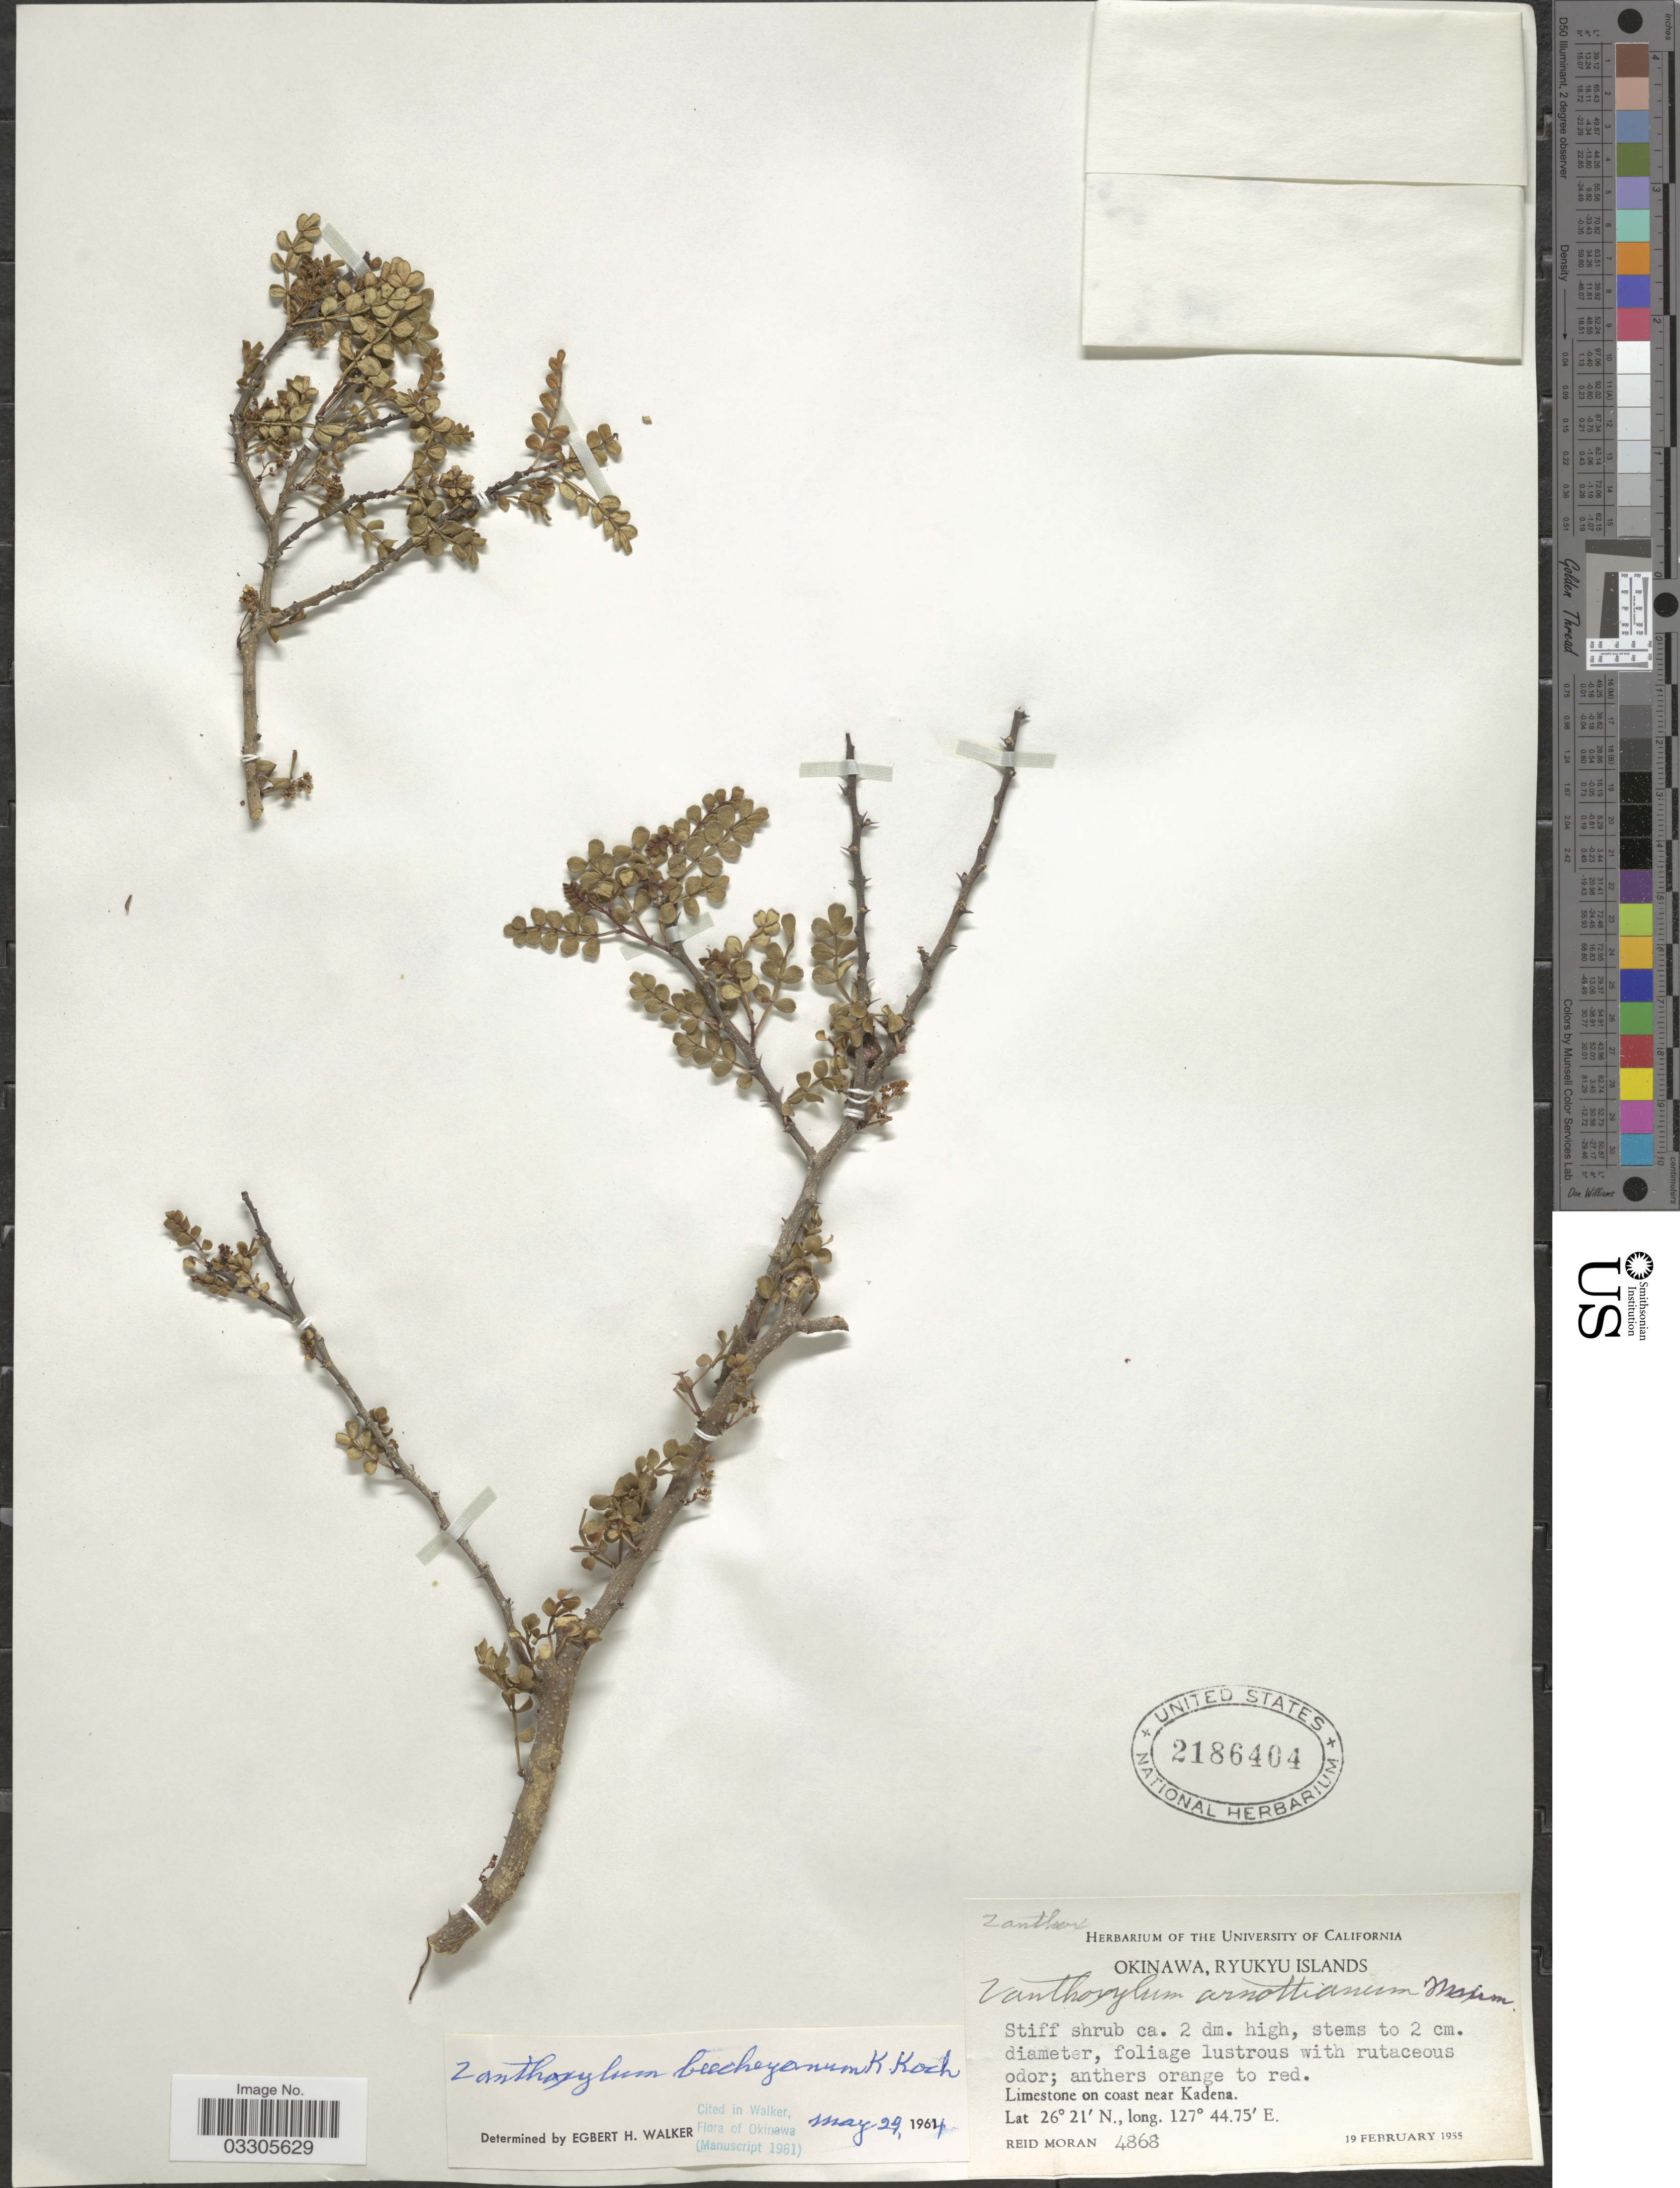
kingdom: Plantae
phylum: Tracheophyta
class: Magnoliopsida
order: Sapindales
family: Rutaceae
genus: Zanthoxylum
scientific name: Zanthoxylum beecheyanum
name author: K. Koch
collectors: R. Moran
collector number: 4868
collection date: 1955-02-19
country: Japan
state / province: Okinawa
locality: Ryukyu Islands, Limestone on coast near Kadena.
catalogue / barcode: US 2186404